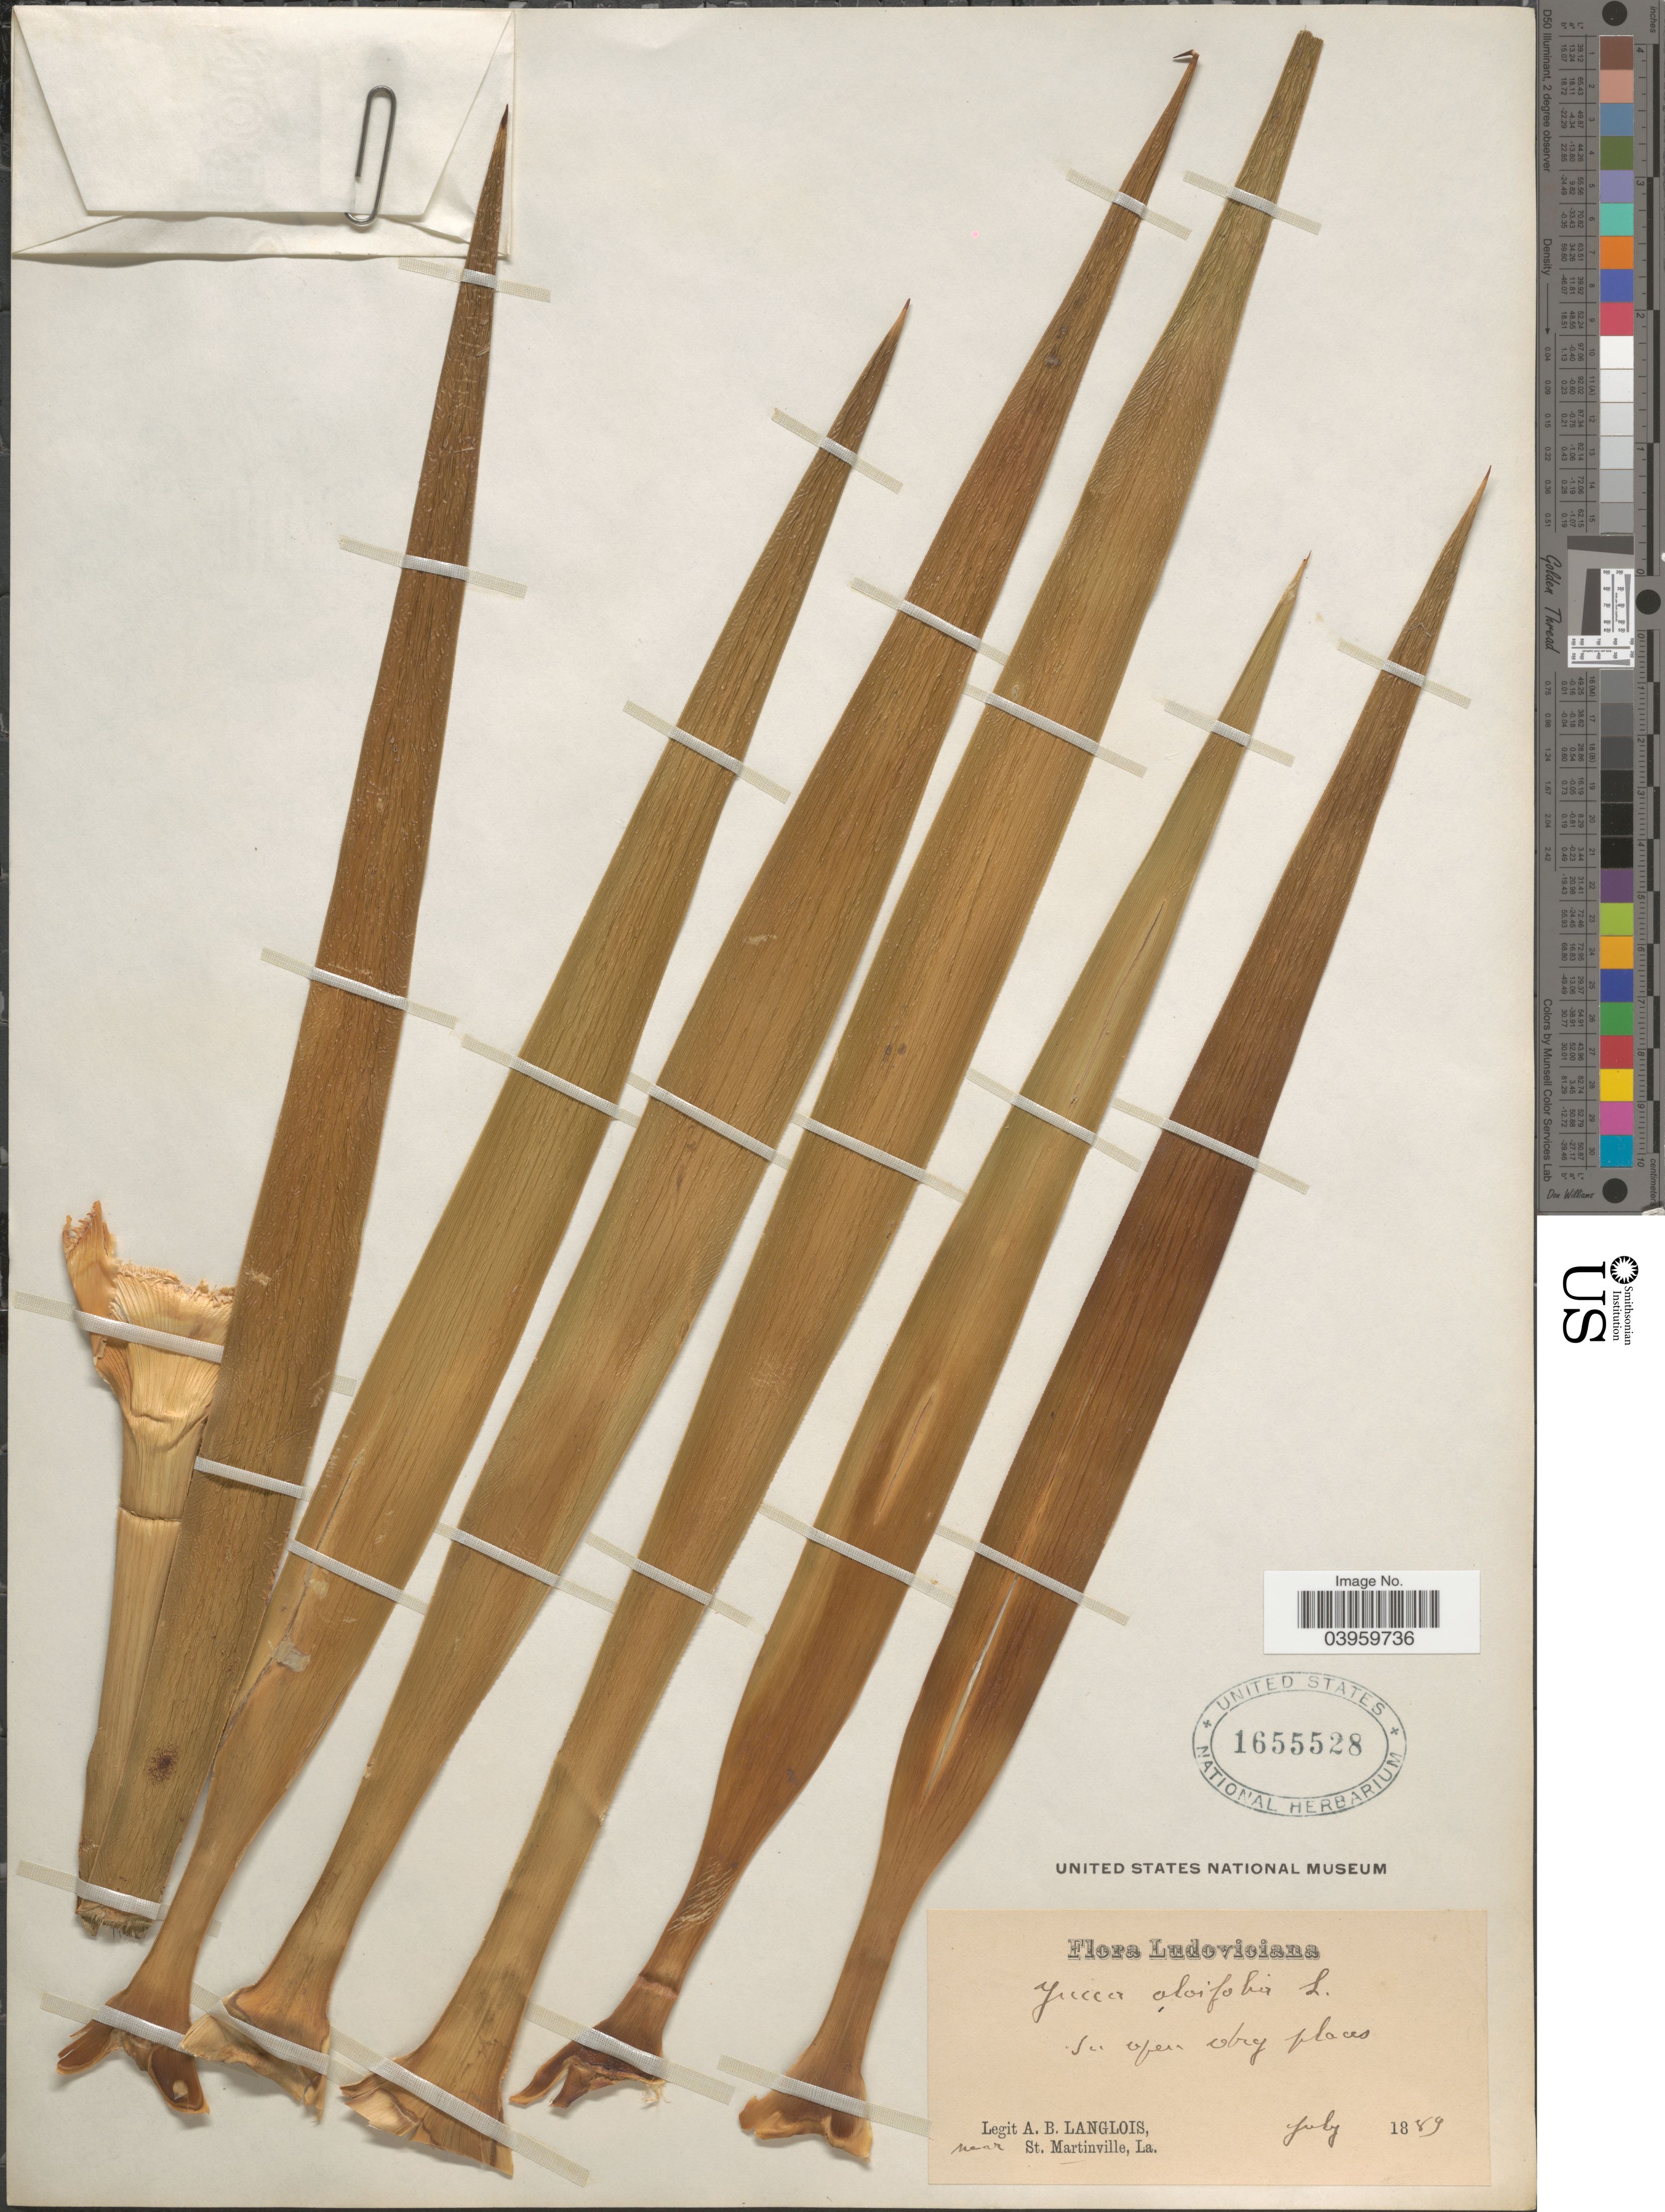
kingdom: Plantae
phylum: Tracheophyta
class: Liliopsida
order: Asparagales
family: Asparagaceae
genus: Yucca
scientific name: Yucca aloifolia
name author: L.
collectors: A. Langlois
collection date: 1889-07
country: United States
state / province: Louisiana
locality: Ludoviciana. Near St. Martinville.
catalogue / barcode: US 1655528